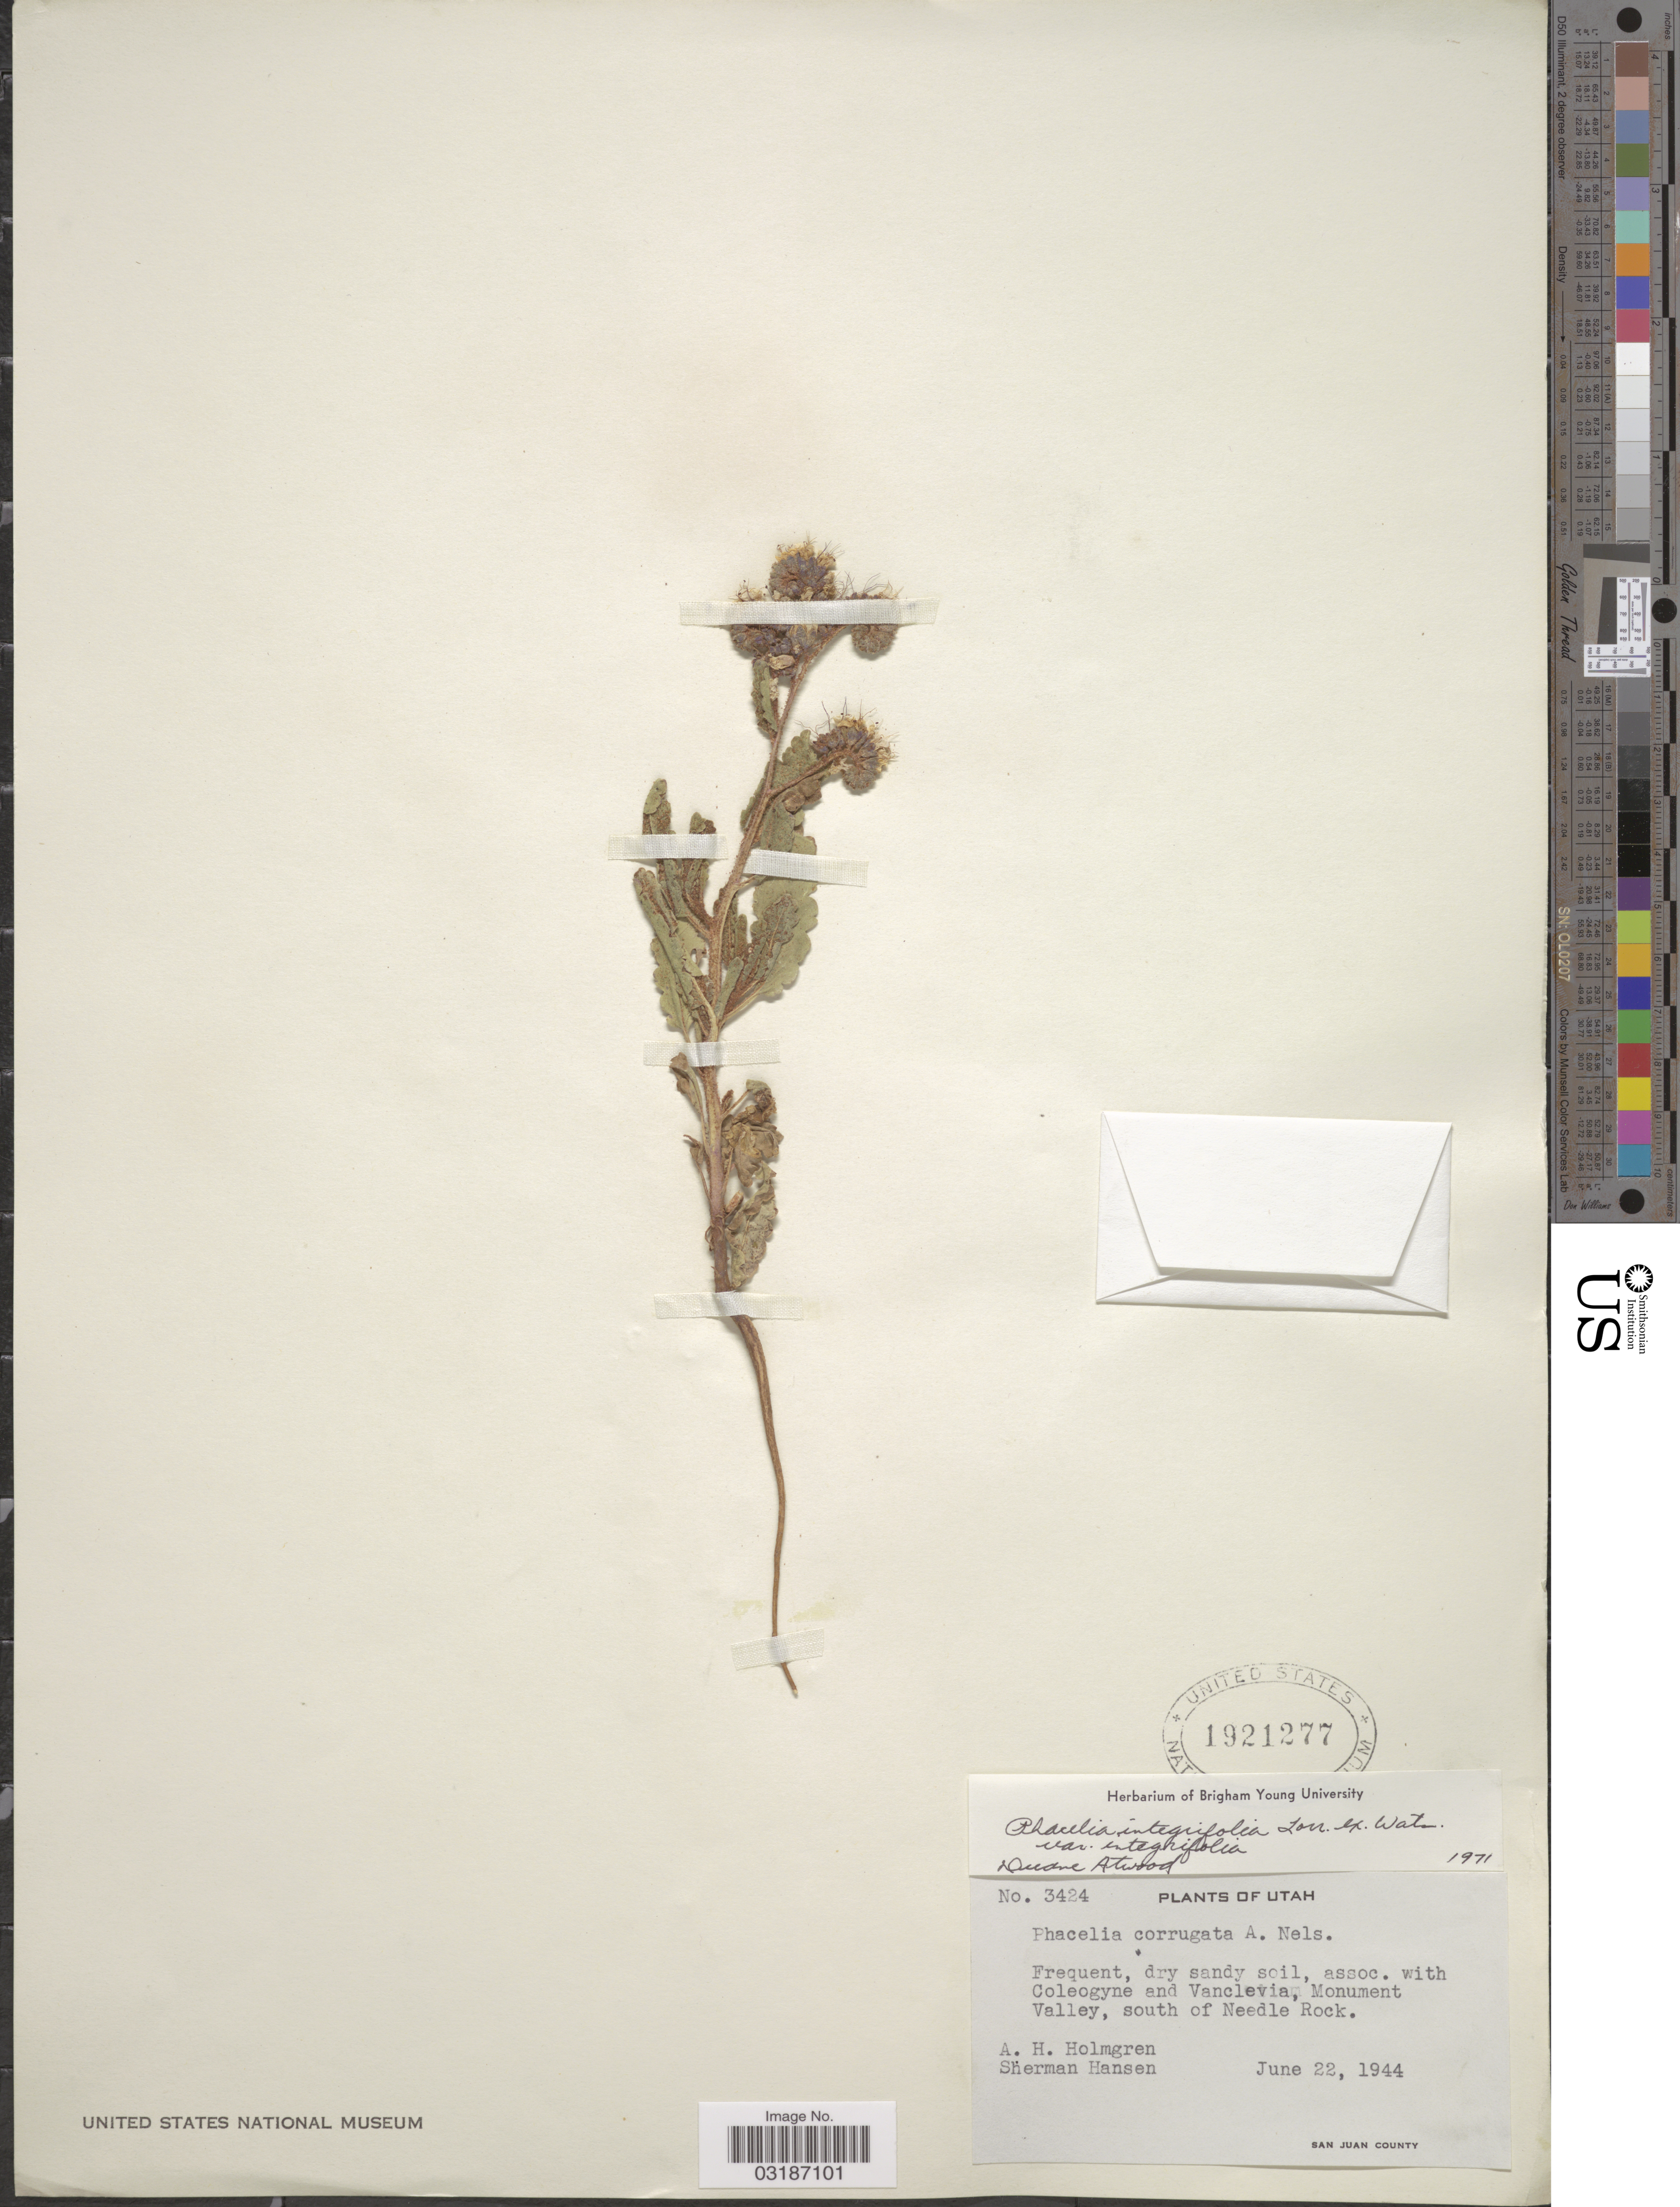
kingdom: Plantae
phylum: Tracheophyta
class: Magnoliopsida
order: Boraginales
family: Hydrophyllaceae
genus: Phacelia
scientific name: Phacelia integrifolia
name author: Torr.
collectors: A. H. Holmgren & S. Hansen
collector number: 3424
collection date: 1944-06-22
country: United States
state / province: Utah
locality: Monument Valley, south of Needle Rock, San Juan County.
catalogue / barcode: US 1921277